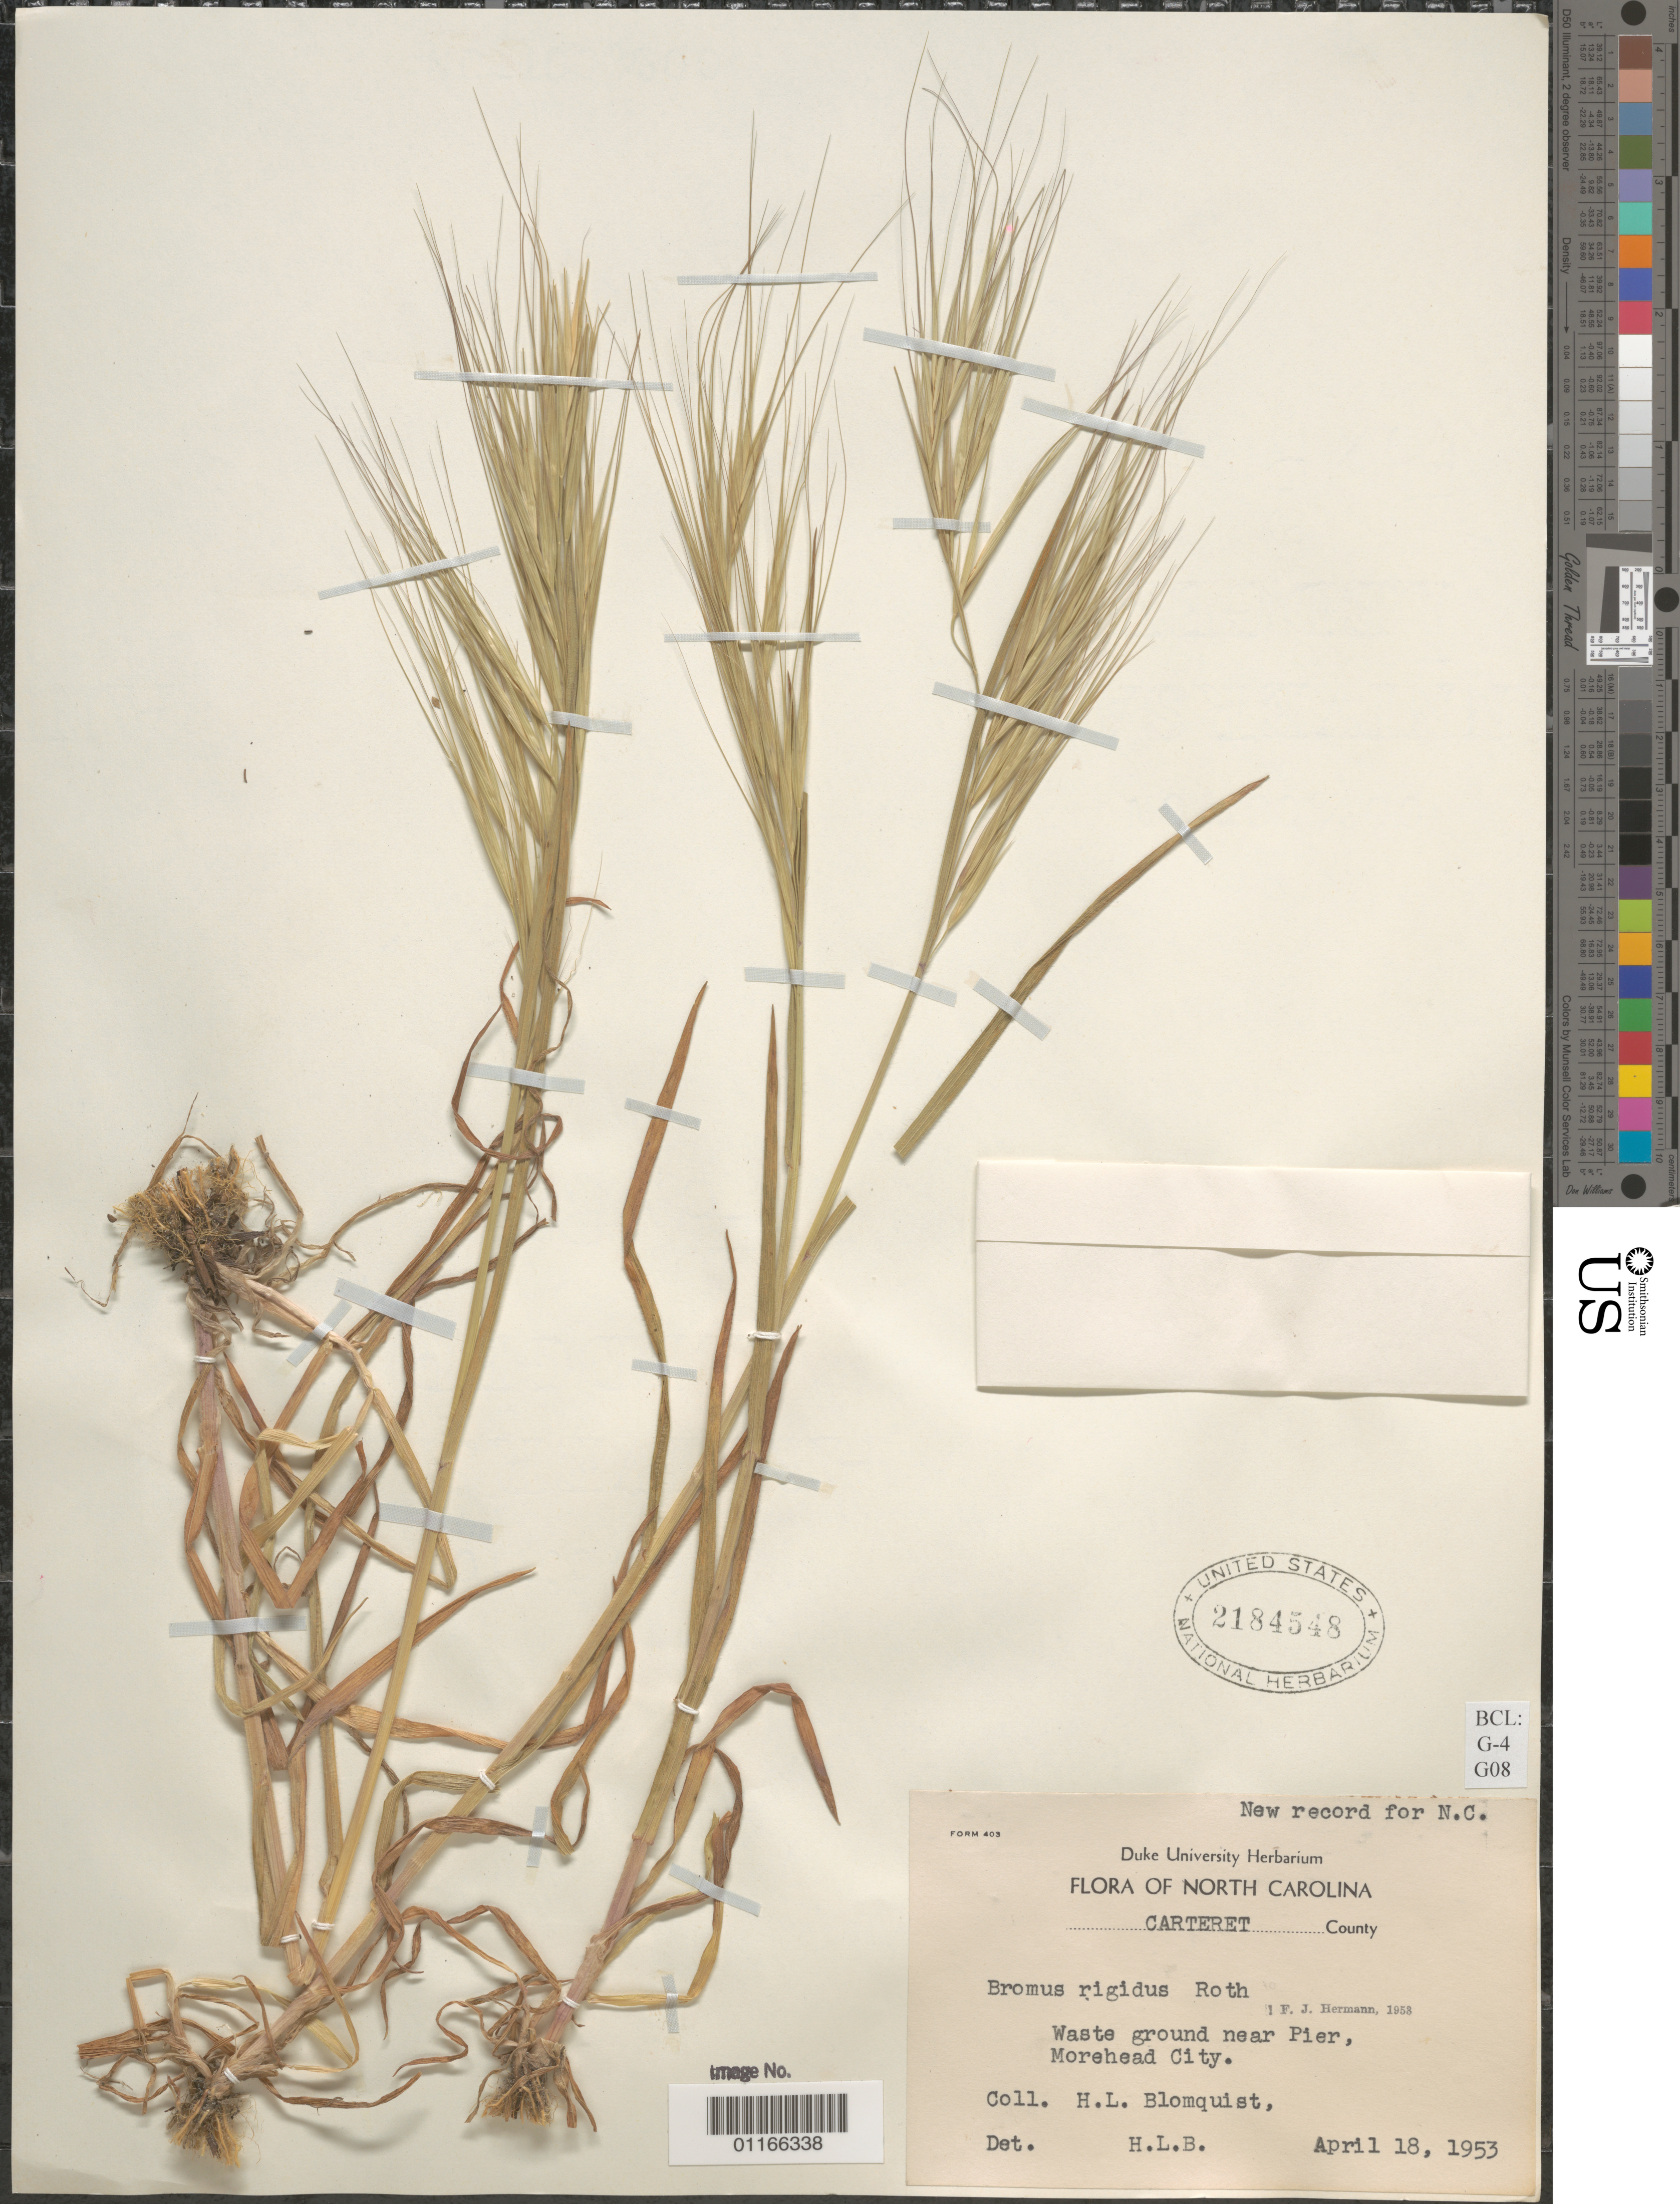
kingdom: Plantae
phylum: Tracheophyta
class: Liliopsida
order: Poales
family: Poaceae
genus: Bromus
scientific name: Bromus rigidus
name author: Roth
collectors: H. Blomquist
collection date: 1953-04-18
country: United States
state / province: North Carolina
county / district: Carteret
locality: Waste ground near Pier, Morehead City.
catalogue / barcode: US 2184548